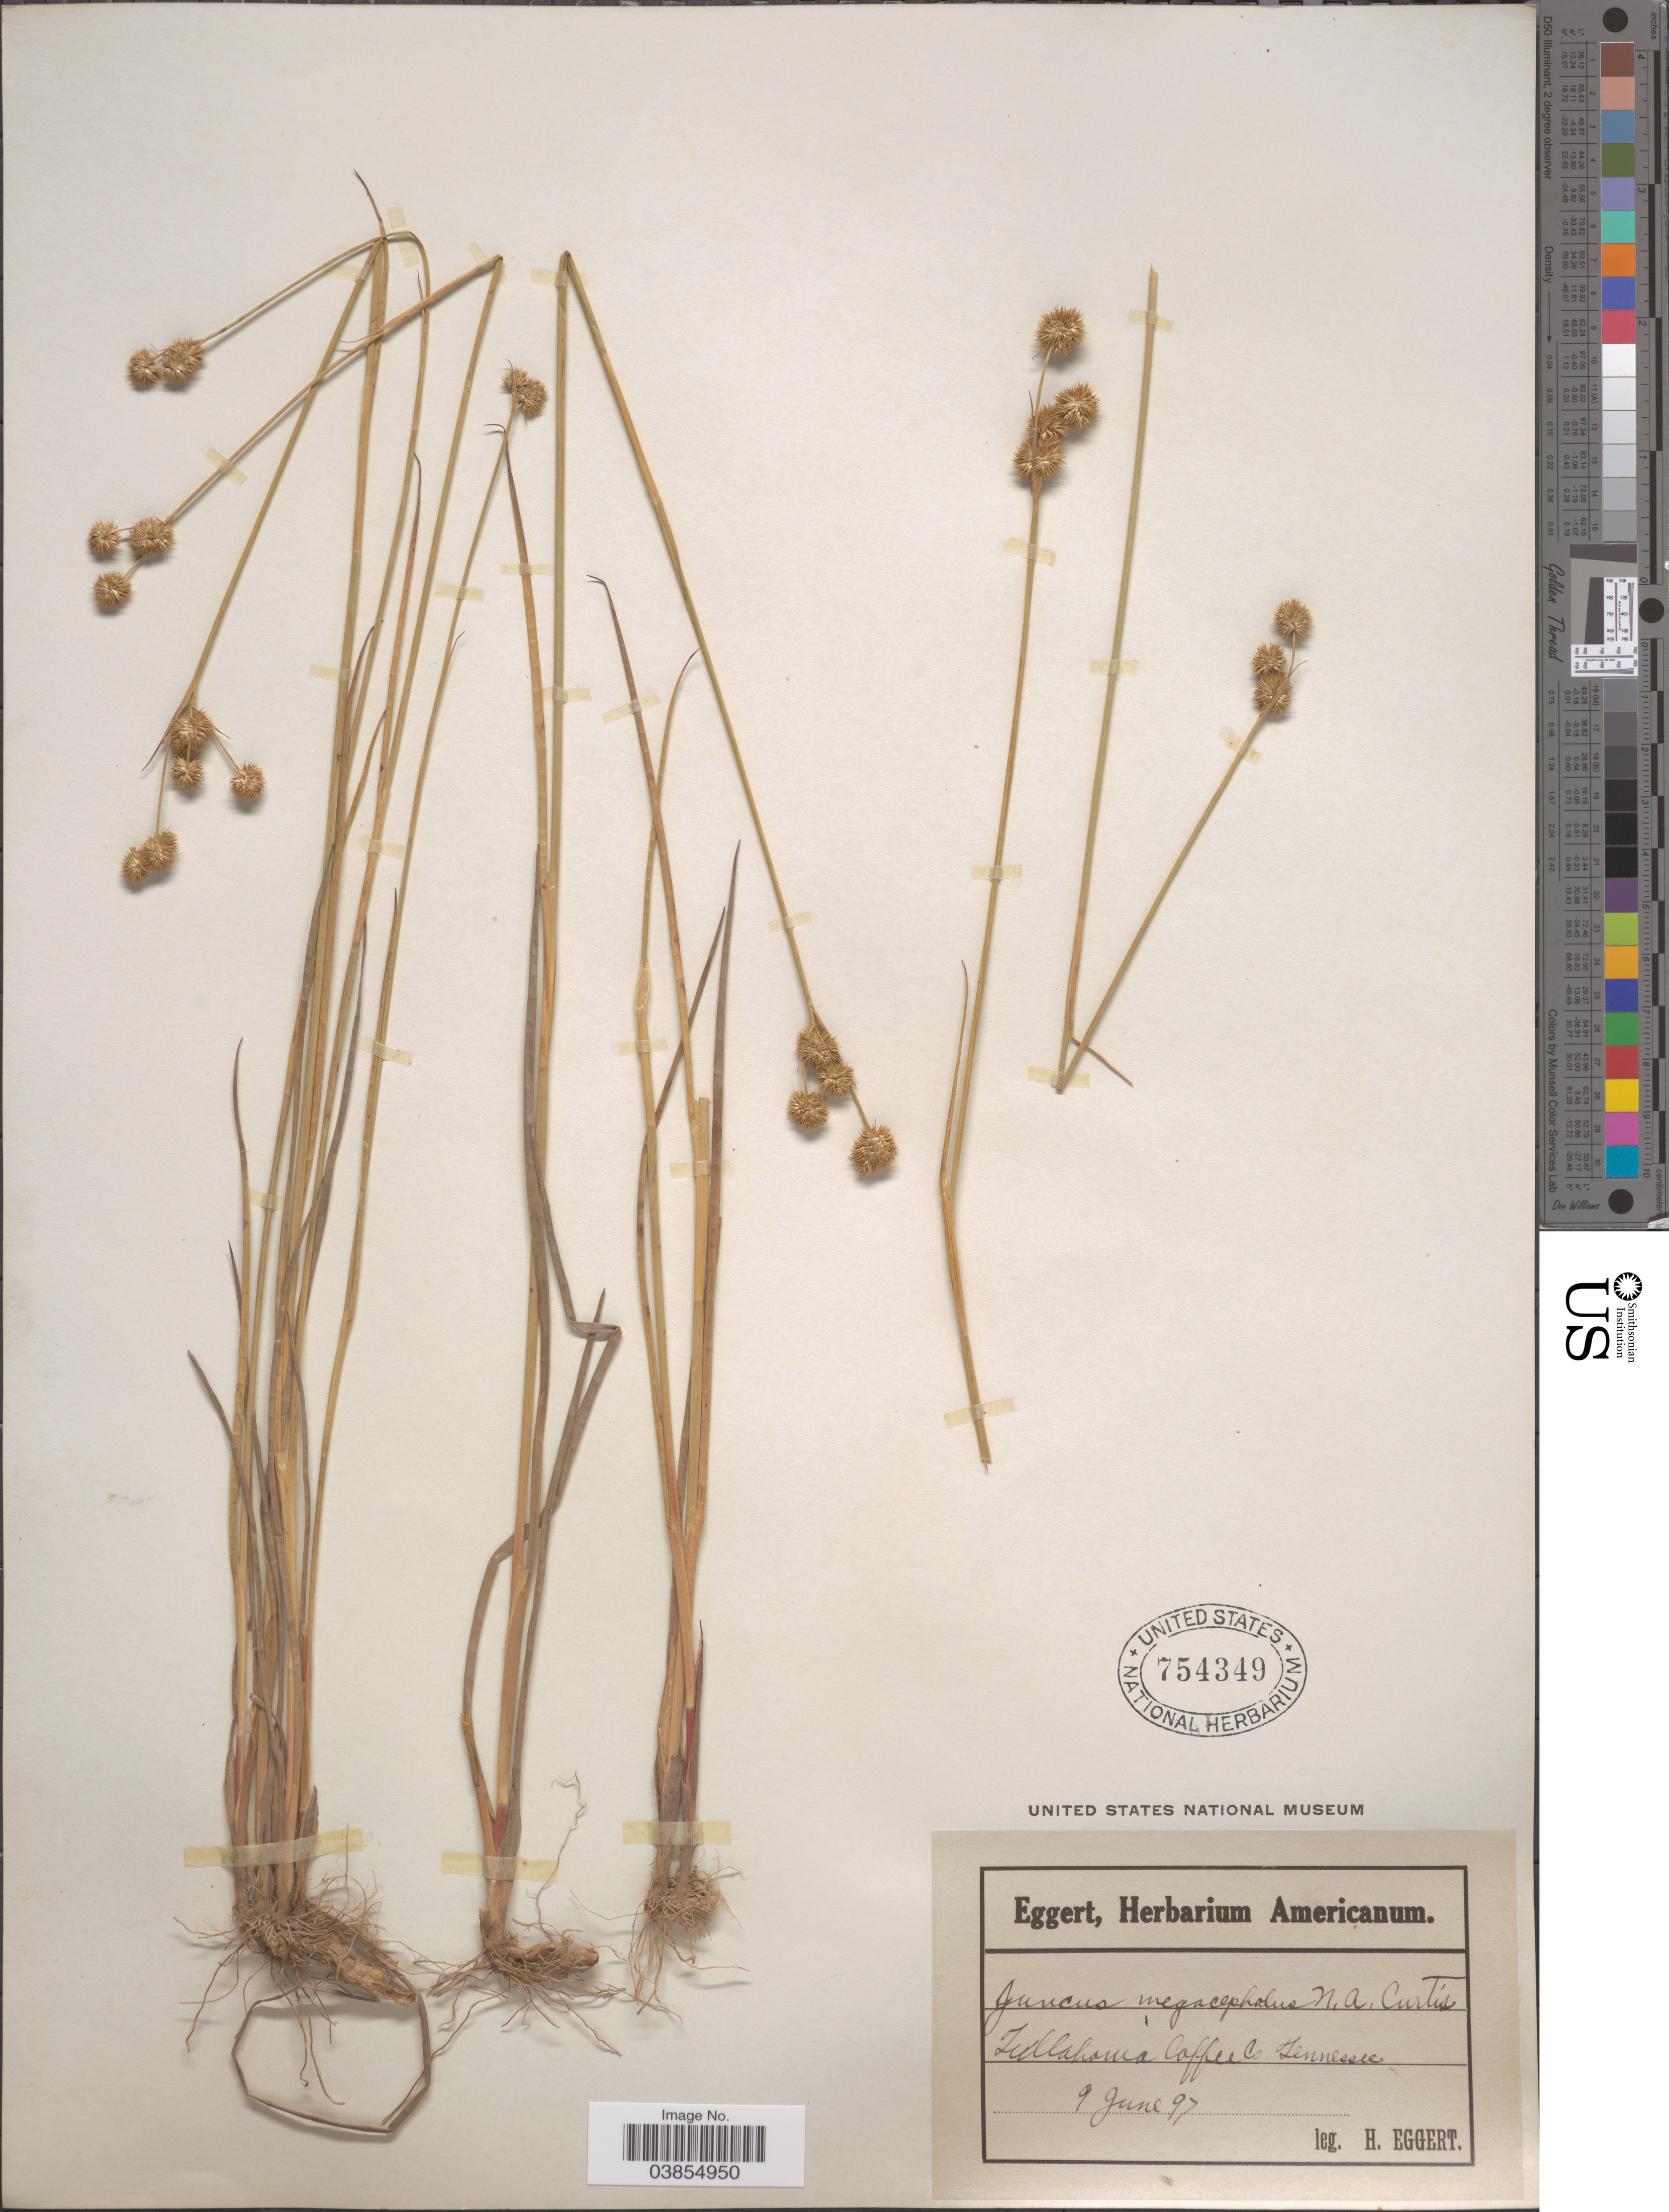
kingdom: Plantae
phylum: Tracheophyta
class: Liliopsida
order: Poales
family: Juncaceae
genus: Juncus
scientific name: Juncus megacephalus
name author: M.A. Curtis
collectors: H. Eggert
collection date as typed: Transcribed d/m/y: 9/6/97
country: United States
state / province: Tennessee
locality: Tullahoma Coffee Co.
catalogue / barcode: US 754349